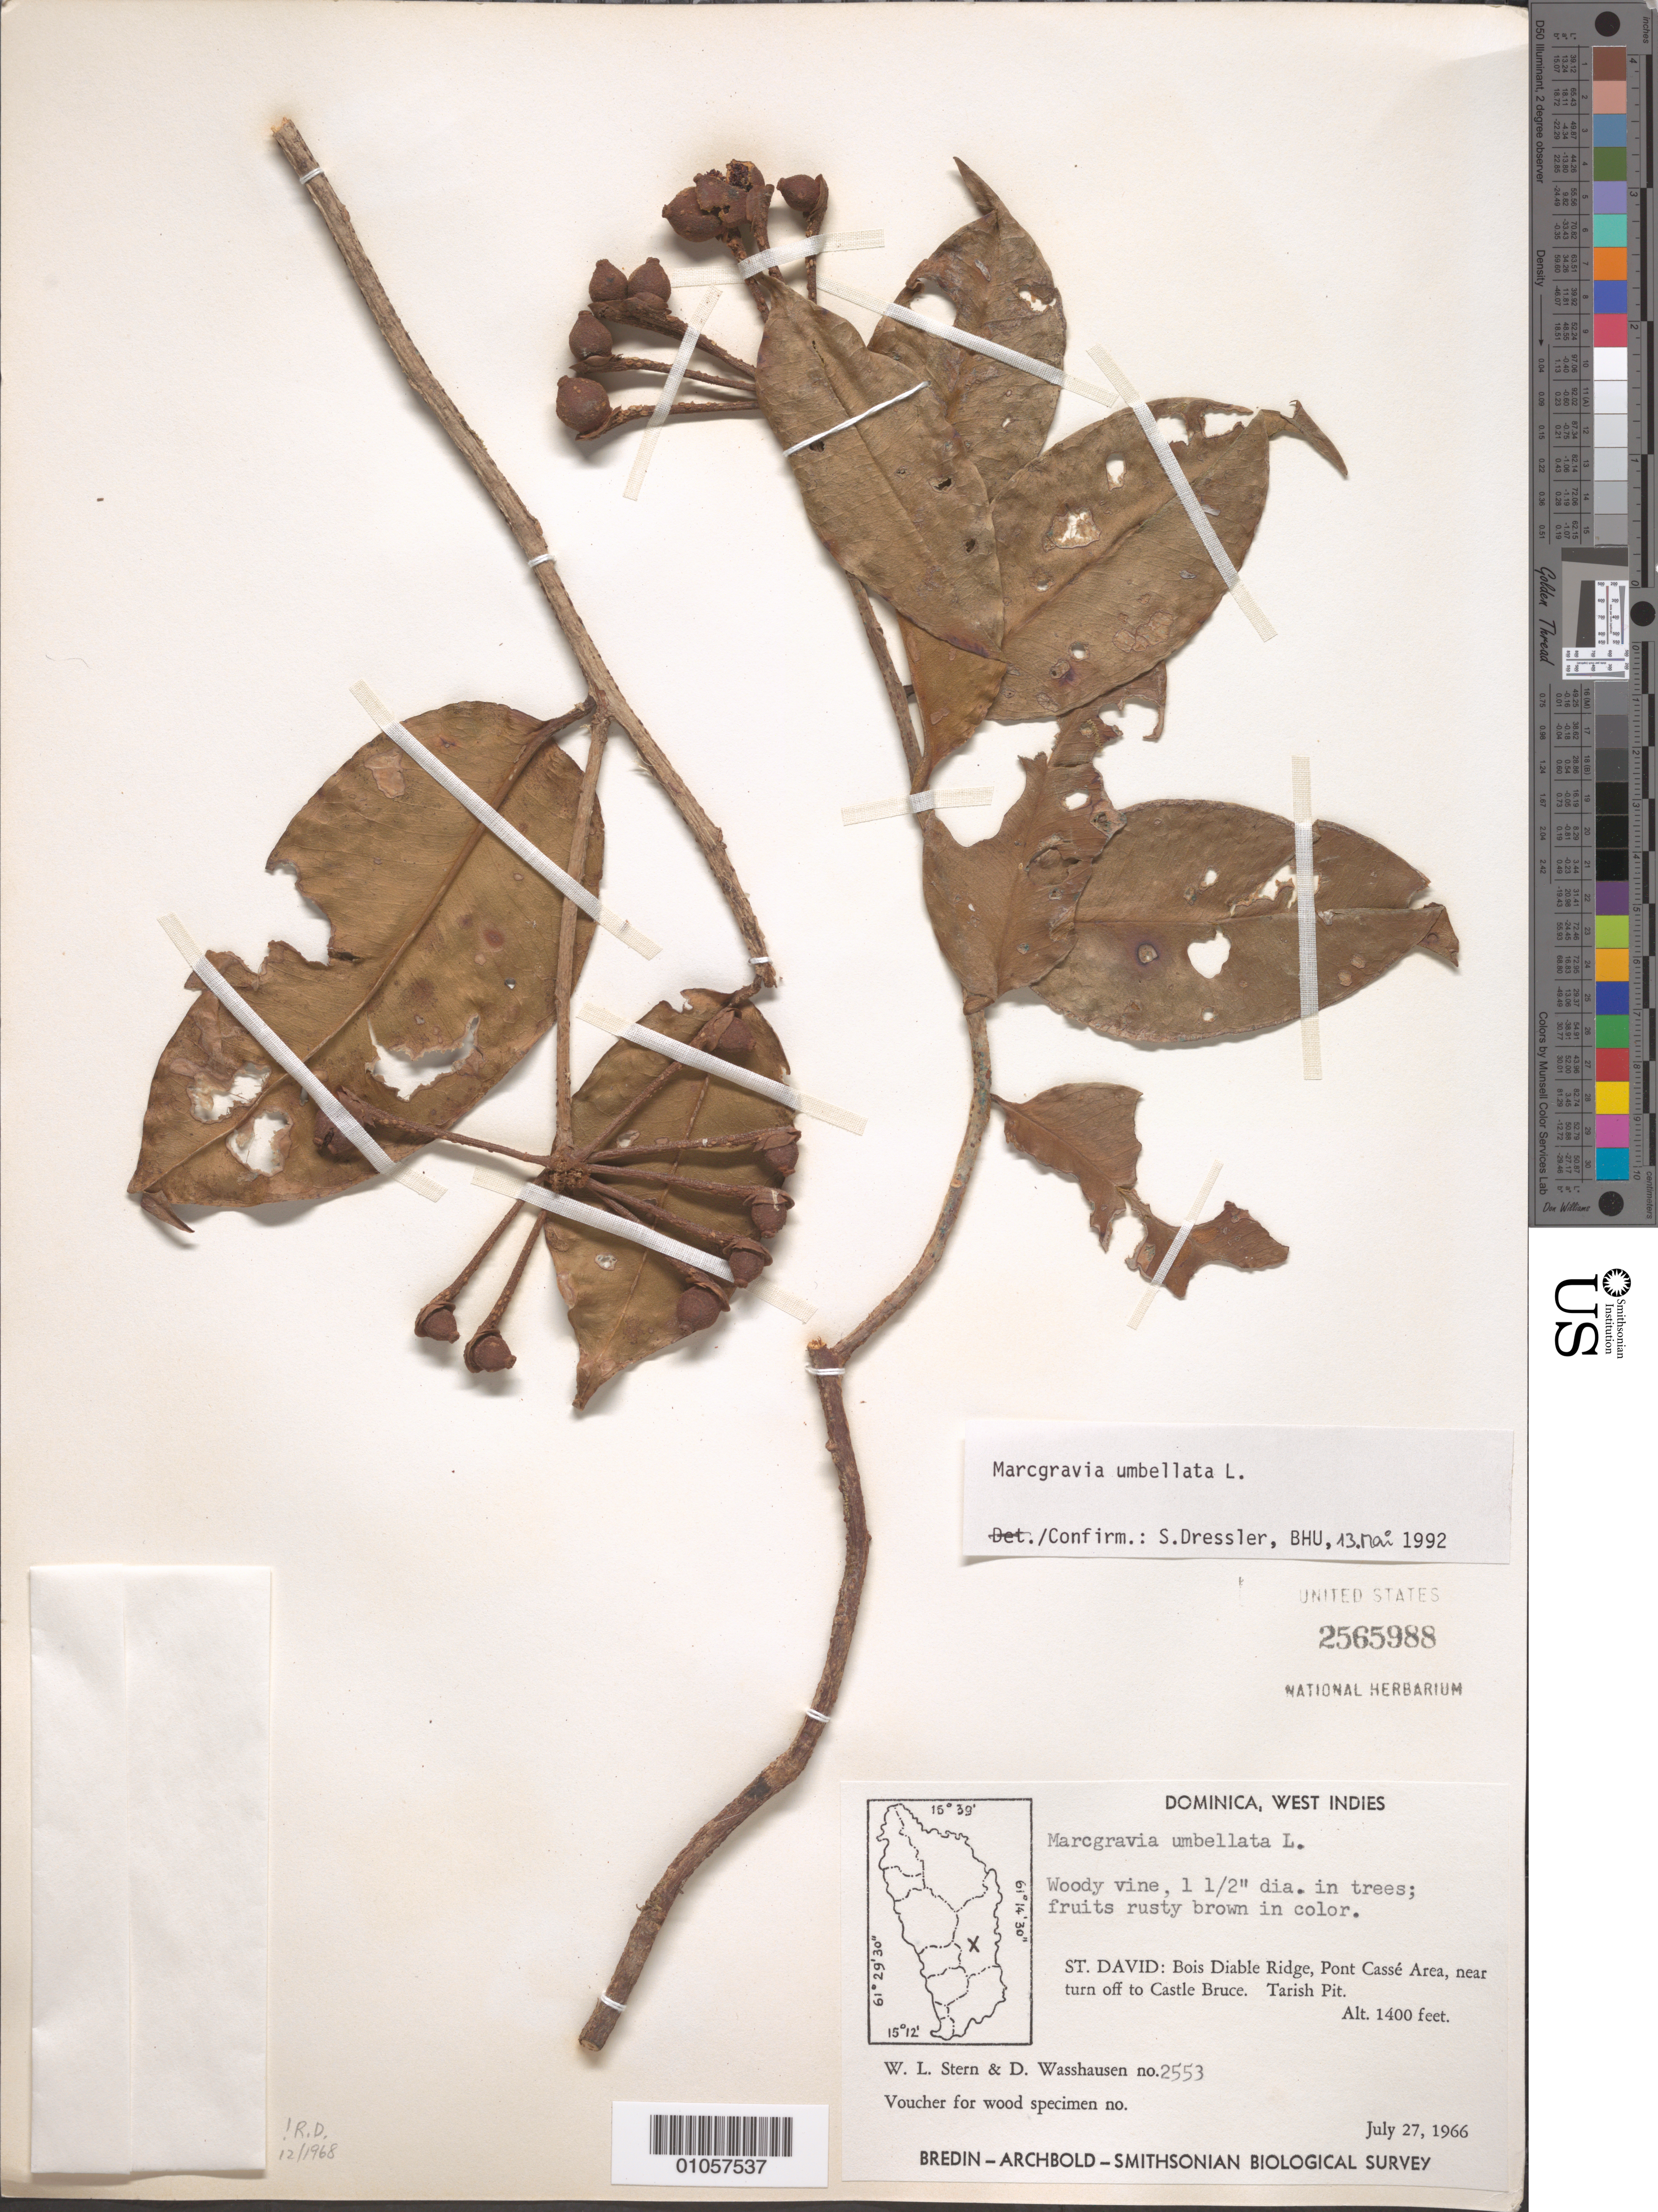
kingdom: Plantae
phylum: Tracheophyta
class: Magnoliopsida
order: Ericales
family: Marcgraviaceae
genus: Marcgravia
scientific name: Marcgravia umbellata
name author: L.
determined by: Dressler, S., (FR), Forschungsinstitut Und Naturmuseum Senckenberg (GERMANY)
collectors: W. L. Stern & D. C. Wasshausen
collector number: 2553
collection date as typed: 27 Jul 1966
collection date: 1966-07-27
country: Dominica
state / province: St. David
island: Dominica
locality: Bois Diable Ridge, Pont Cassé Area, near turn-off to Castle Bruce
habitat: Tarish Pit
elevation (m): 427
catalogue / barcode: US 2565988